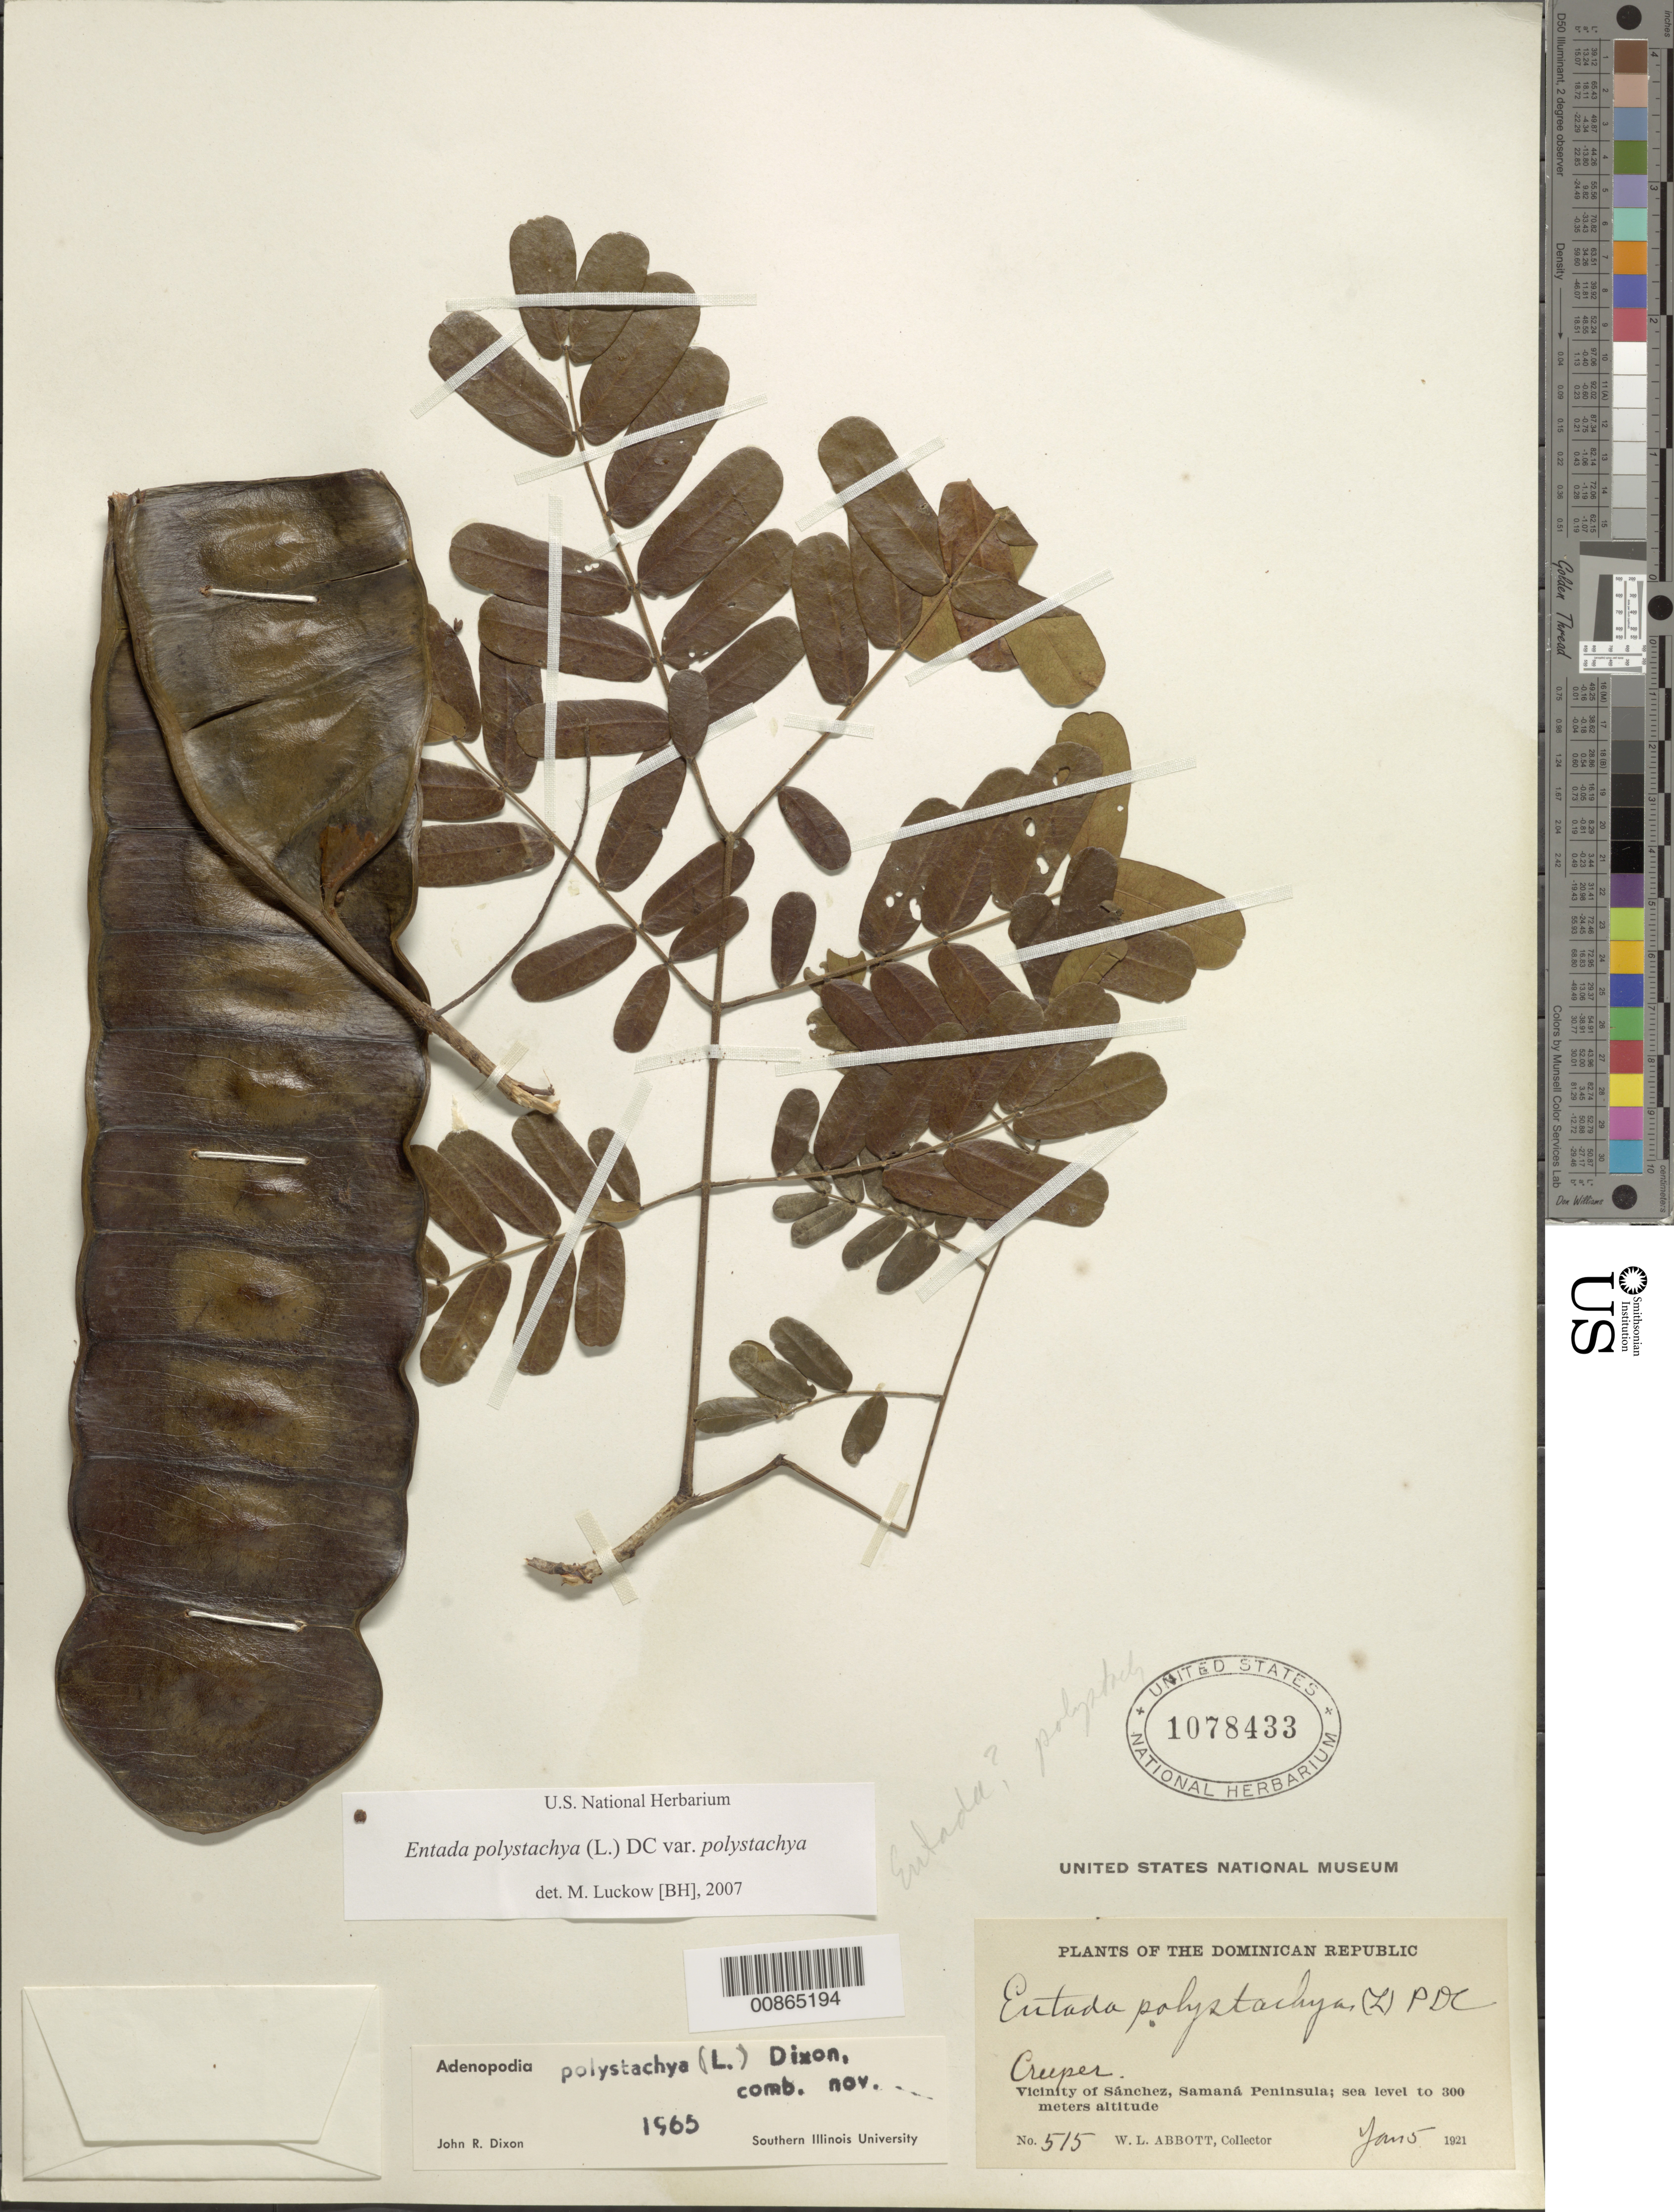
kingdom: Plantae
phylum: Tracheophyta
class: Magnoliopsida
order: Fabales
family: Fabaceae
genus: Entada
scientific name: Entada polystachya var. polystachya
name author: (L.) DC.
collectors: W. L. Abbott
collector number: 515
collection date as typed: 05 Jan 1921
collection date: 1921-01-05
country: Dominican Republic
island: Hispaniola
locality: Vicinity of Sánchez, Samaná Peninsula.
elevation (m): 0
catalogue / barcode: US 1078433